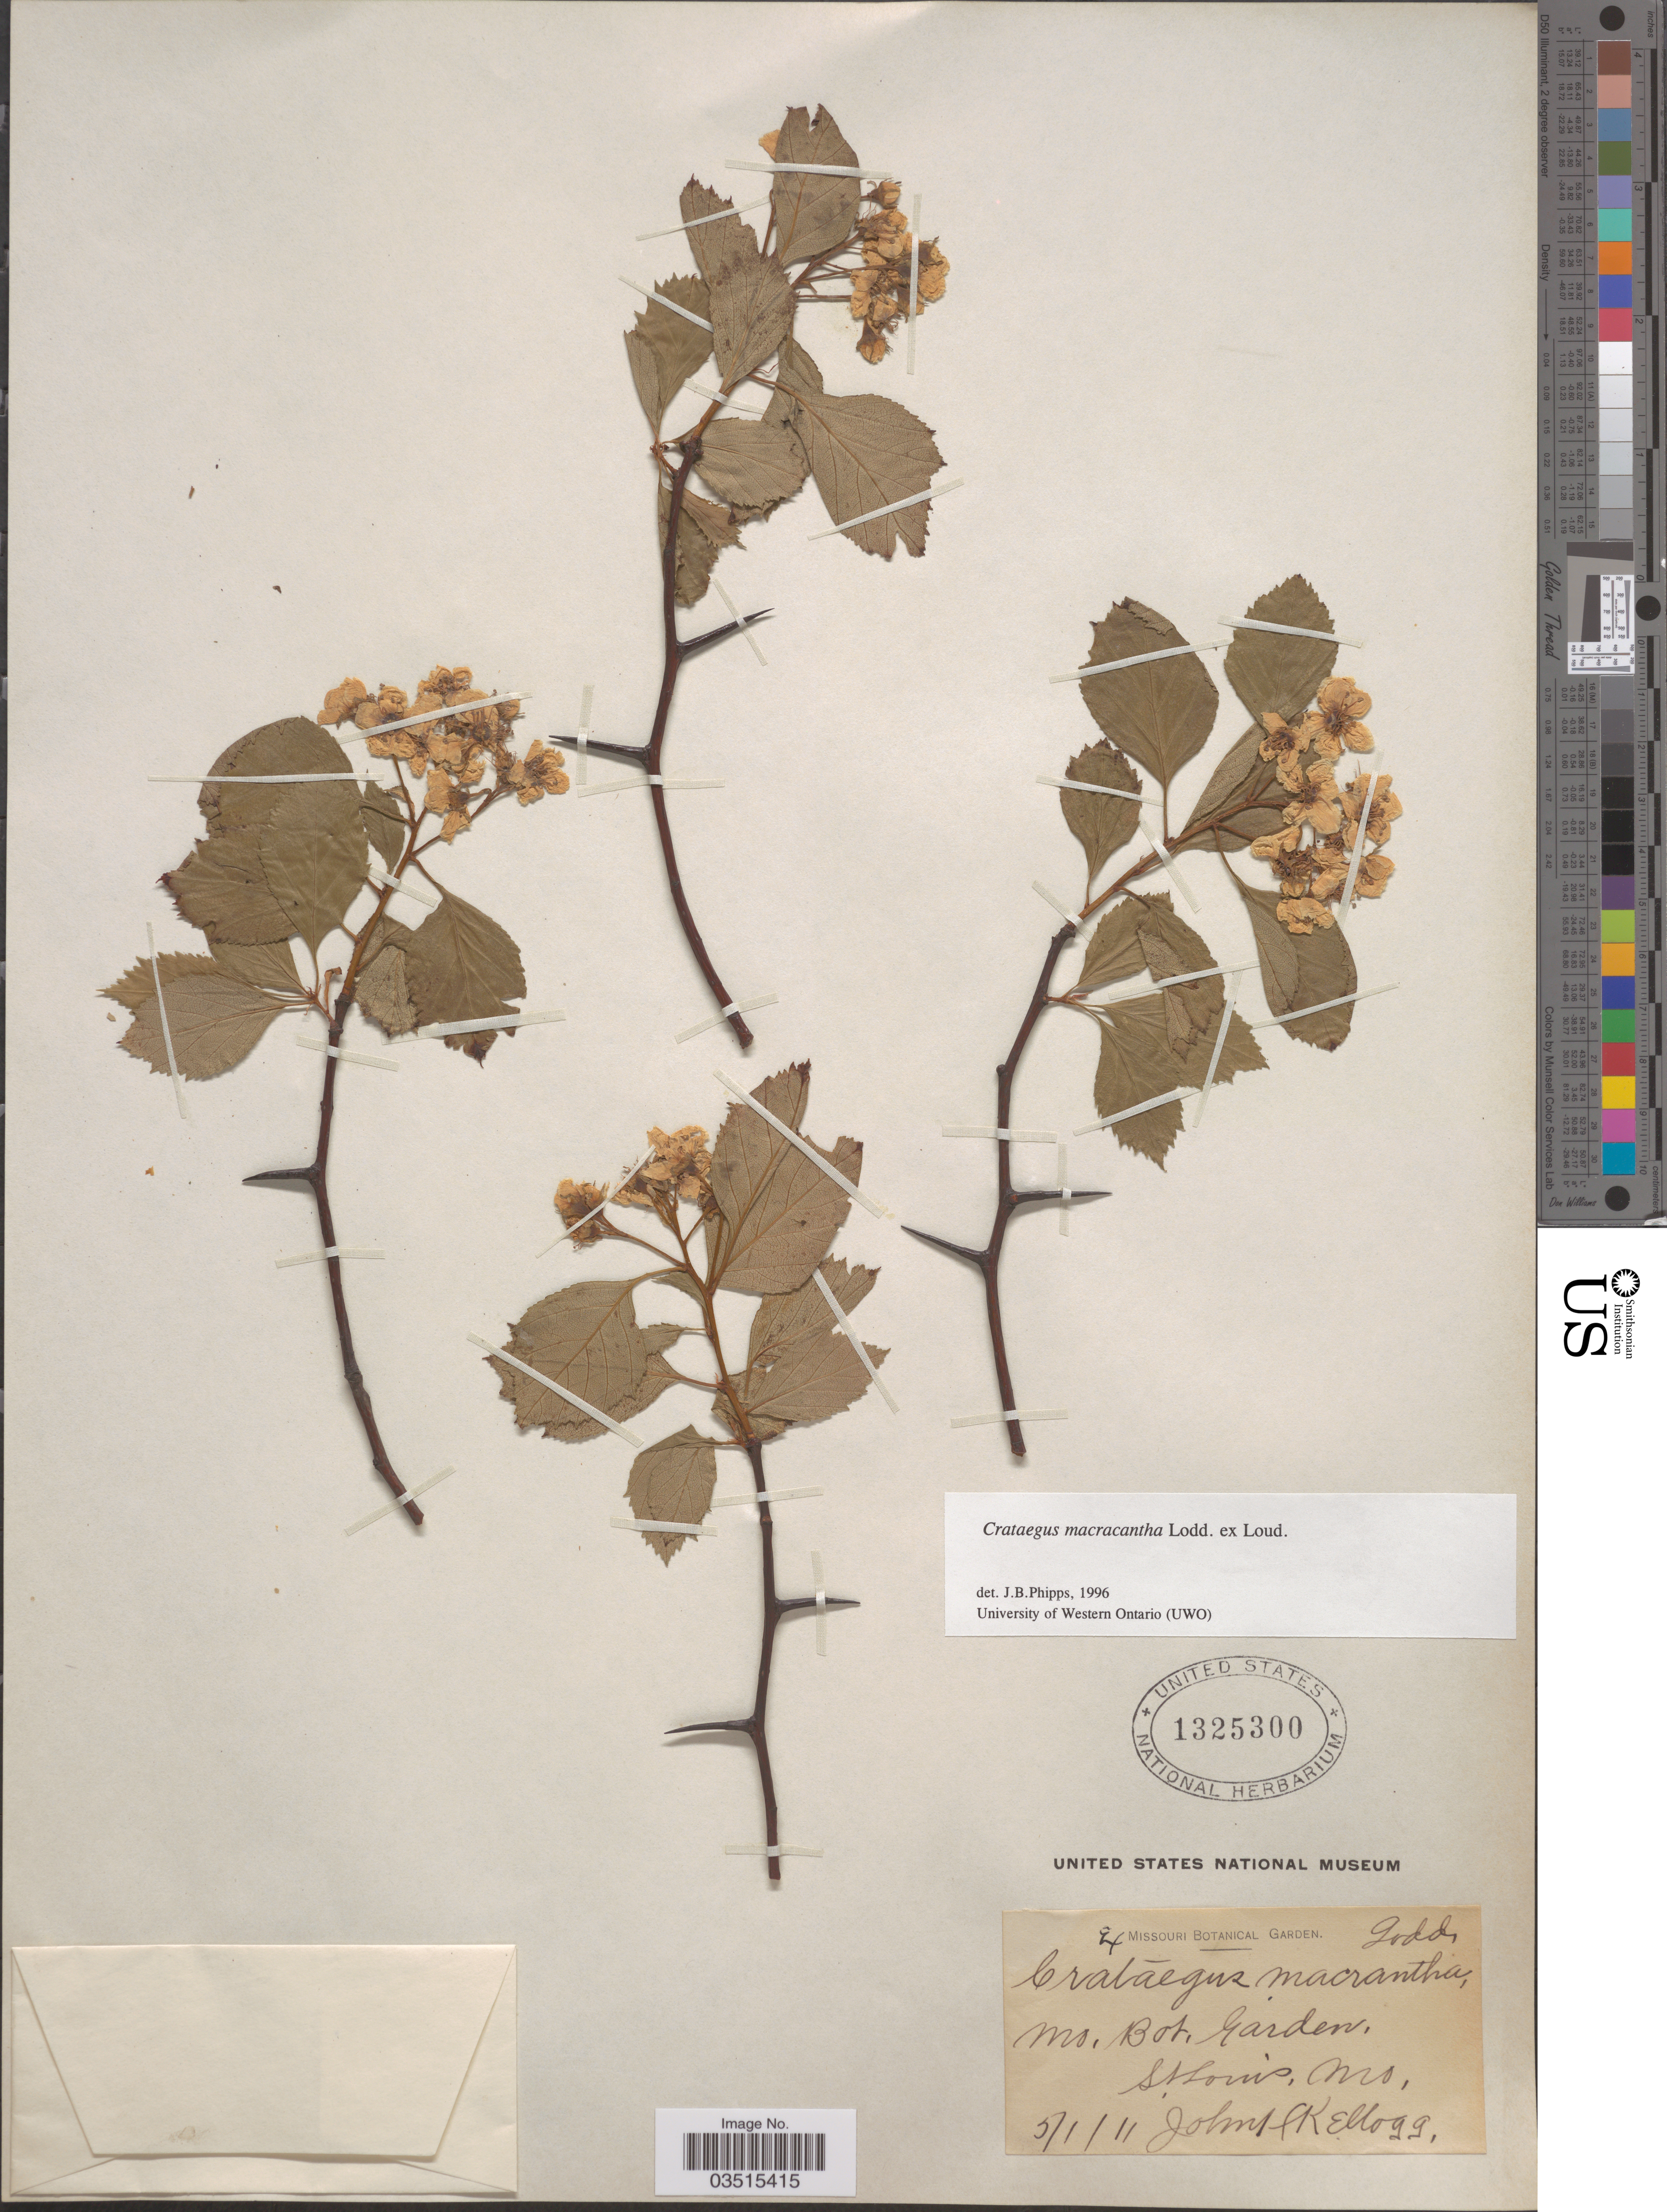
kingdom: Plantae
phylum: Tracheophyta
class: Magnoliopsida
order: Rosales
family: Rosaceae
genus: Crataegus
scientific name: Crataegus macracantha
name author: (Lindl.) Lodd. ex Loudon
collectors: J. H. Kellogg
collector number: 4?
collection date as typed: Transcribed d/m/y: 1/5/11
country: United States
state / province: Missouri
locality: Mo. Bot. Garden. St. Louis.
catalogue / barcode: US 1325300